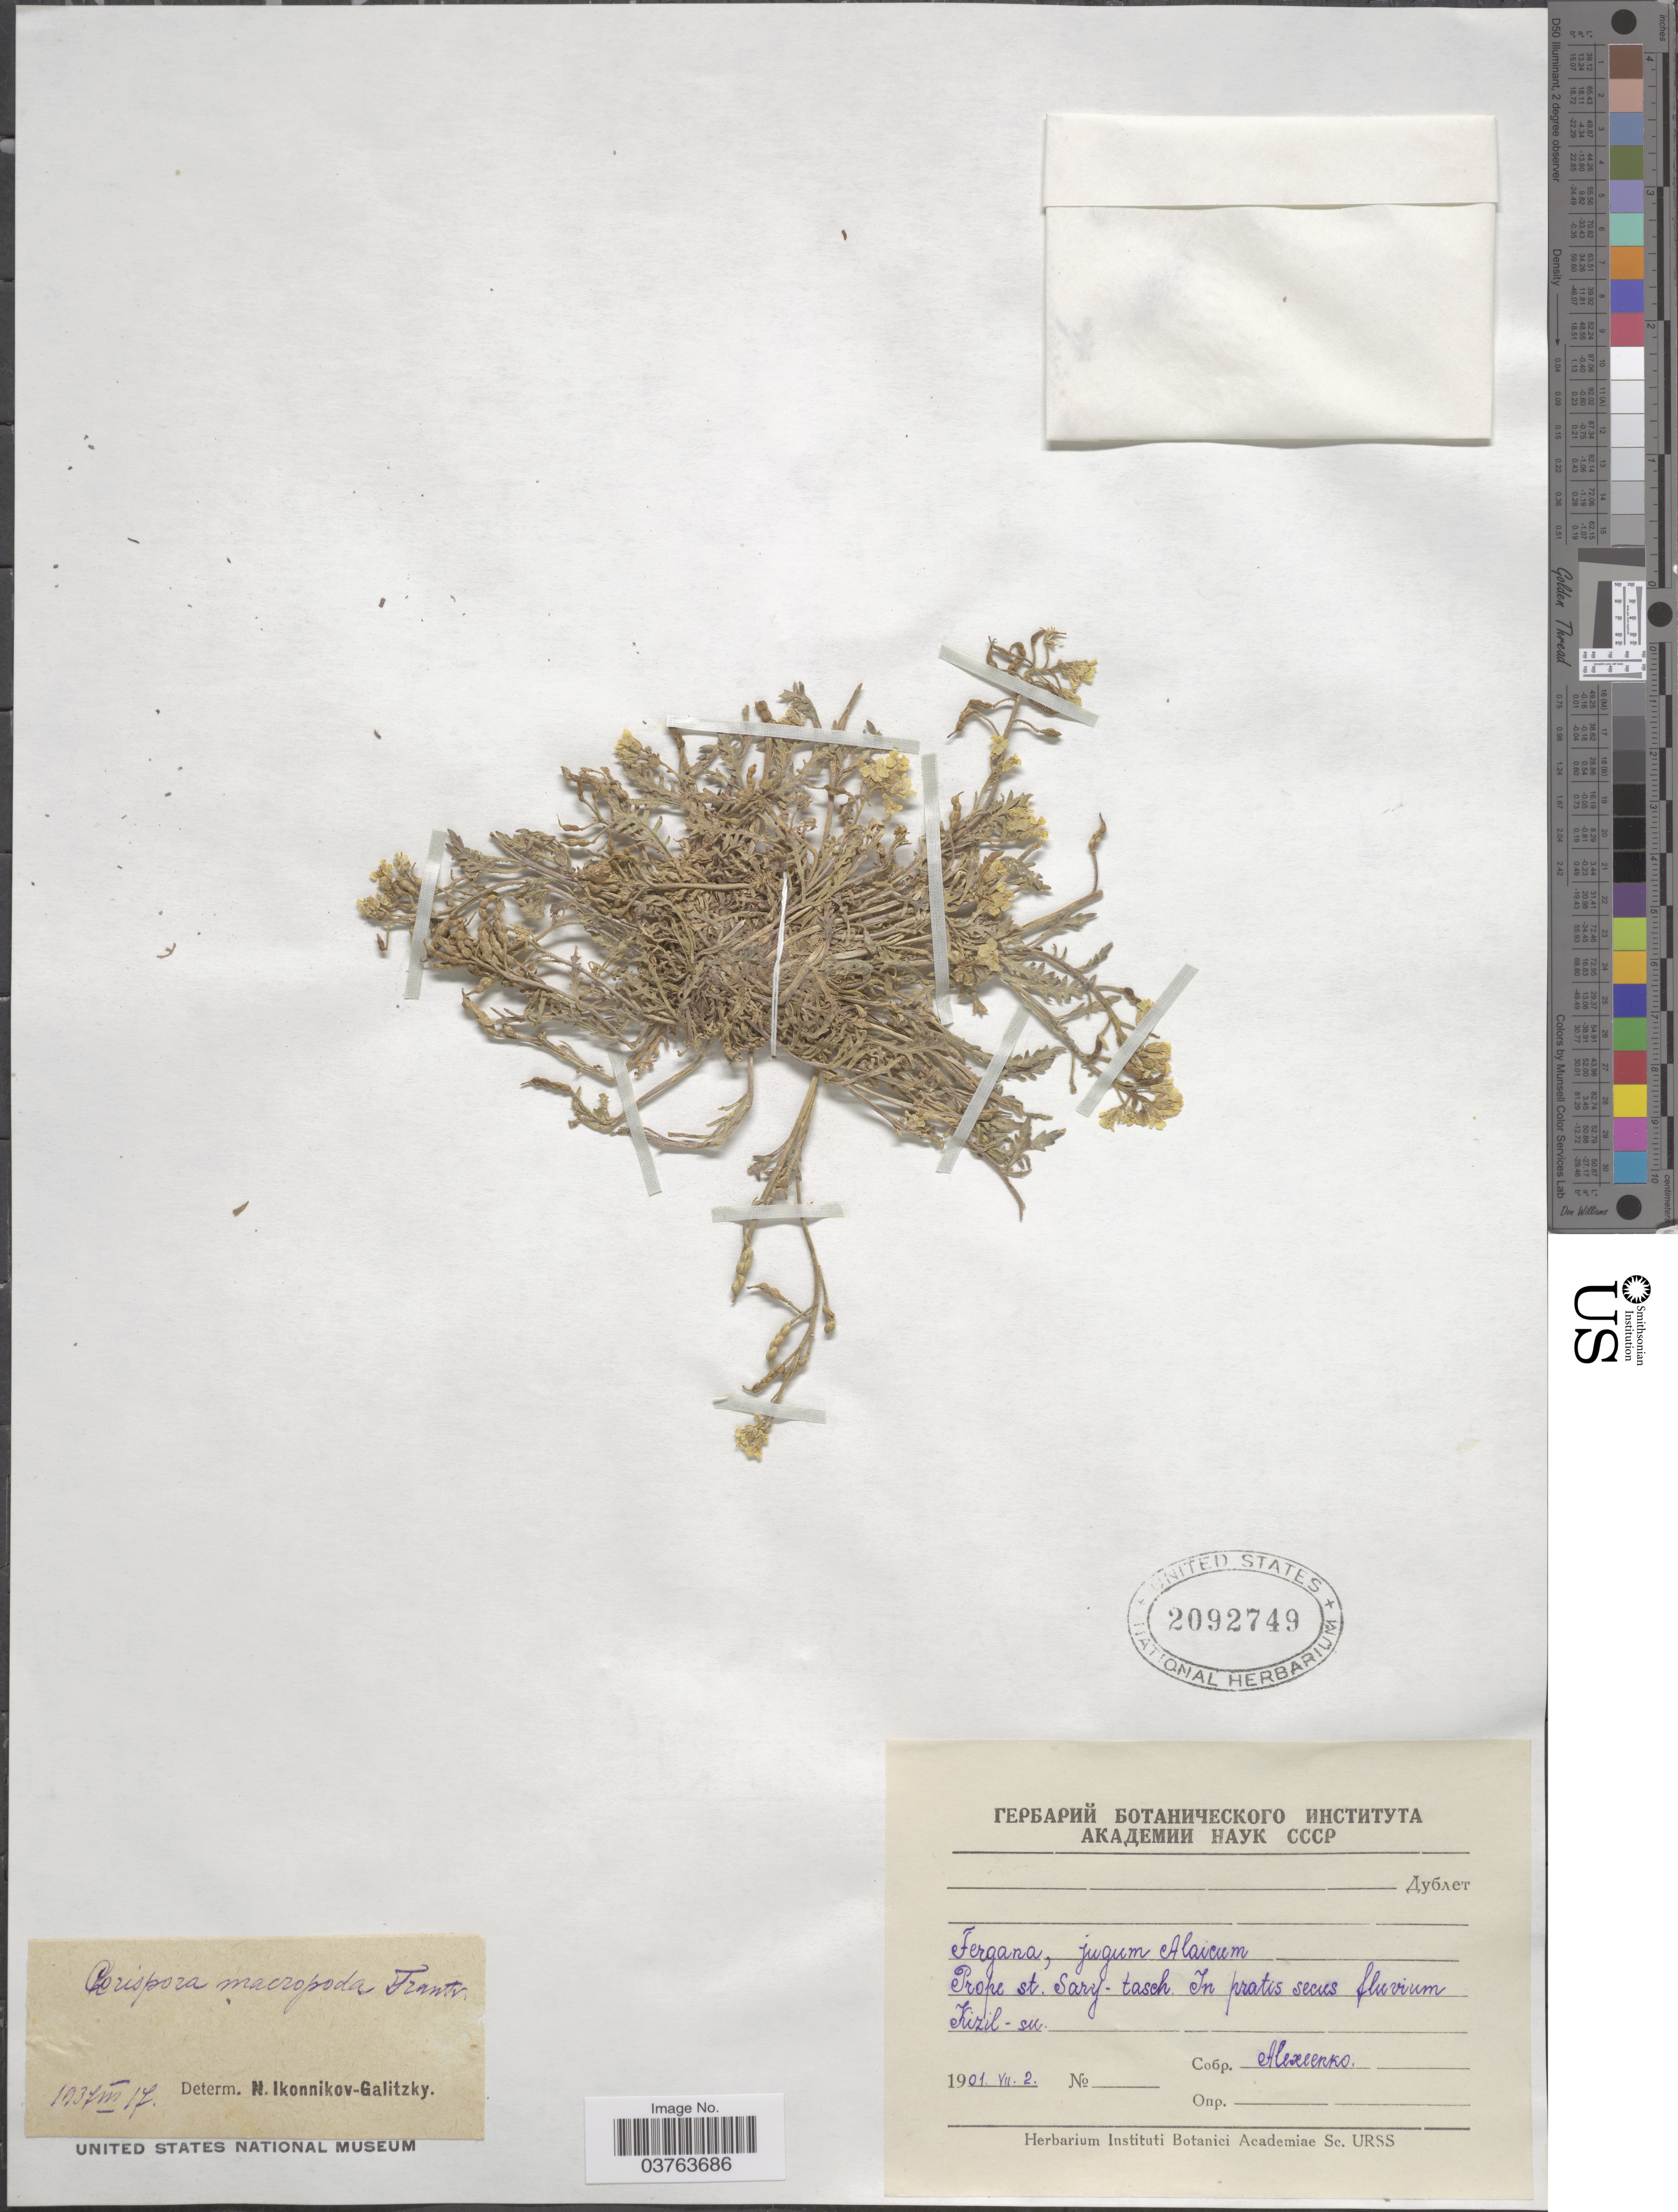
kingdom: Plantae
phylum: Tracheophyta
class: Magnoliopsida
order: Brassicales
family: Brassicaceae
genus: Chorispora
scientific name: Chorispora macropoda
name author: Trautv.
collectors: Alexeenko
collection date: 1901-07-02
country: Kyrgyzstan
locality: Fergana, jugum Alaicum. Prope st. Sary-tasch. In pratis secus fluvium Kizil-su.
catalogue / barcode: US 2092749